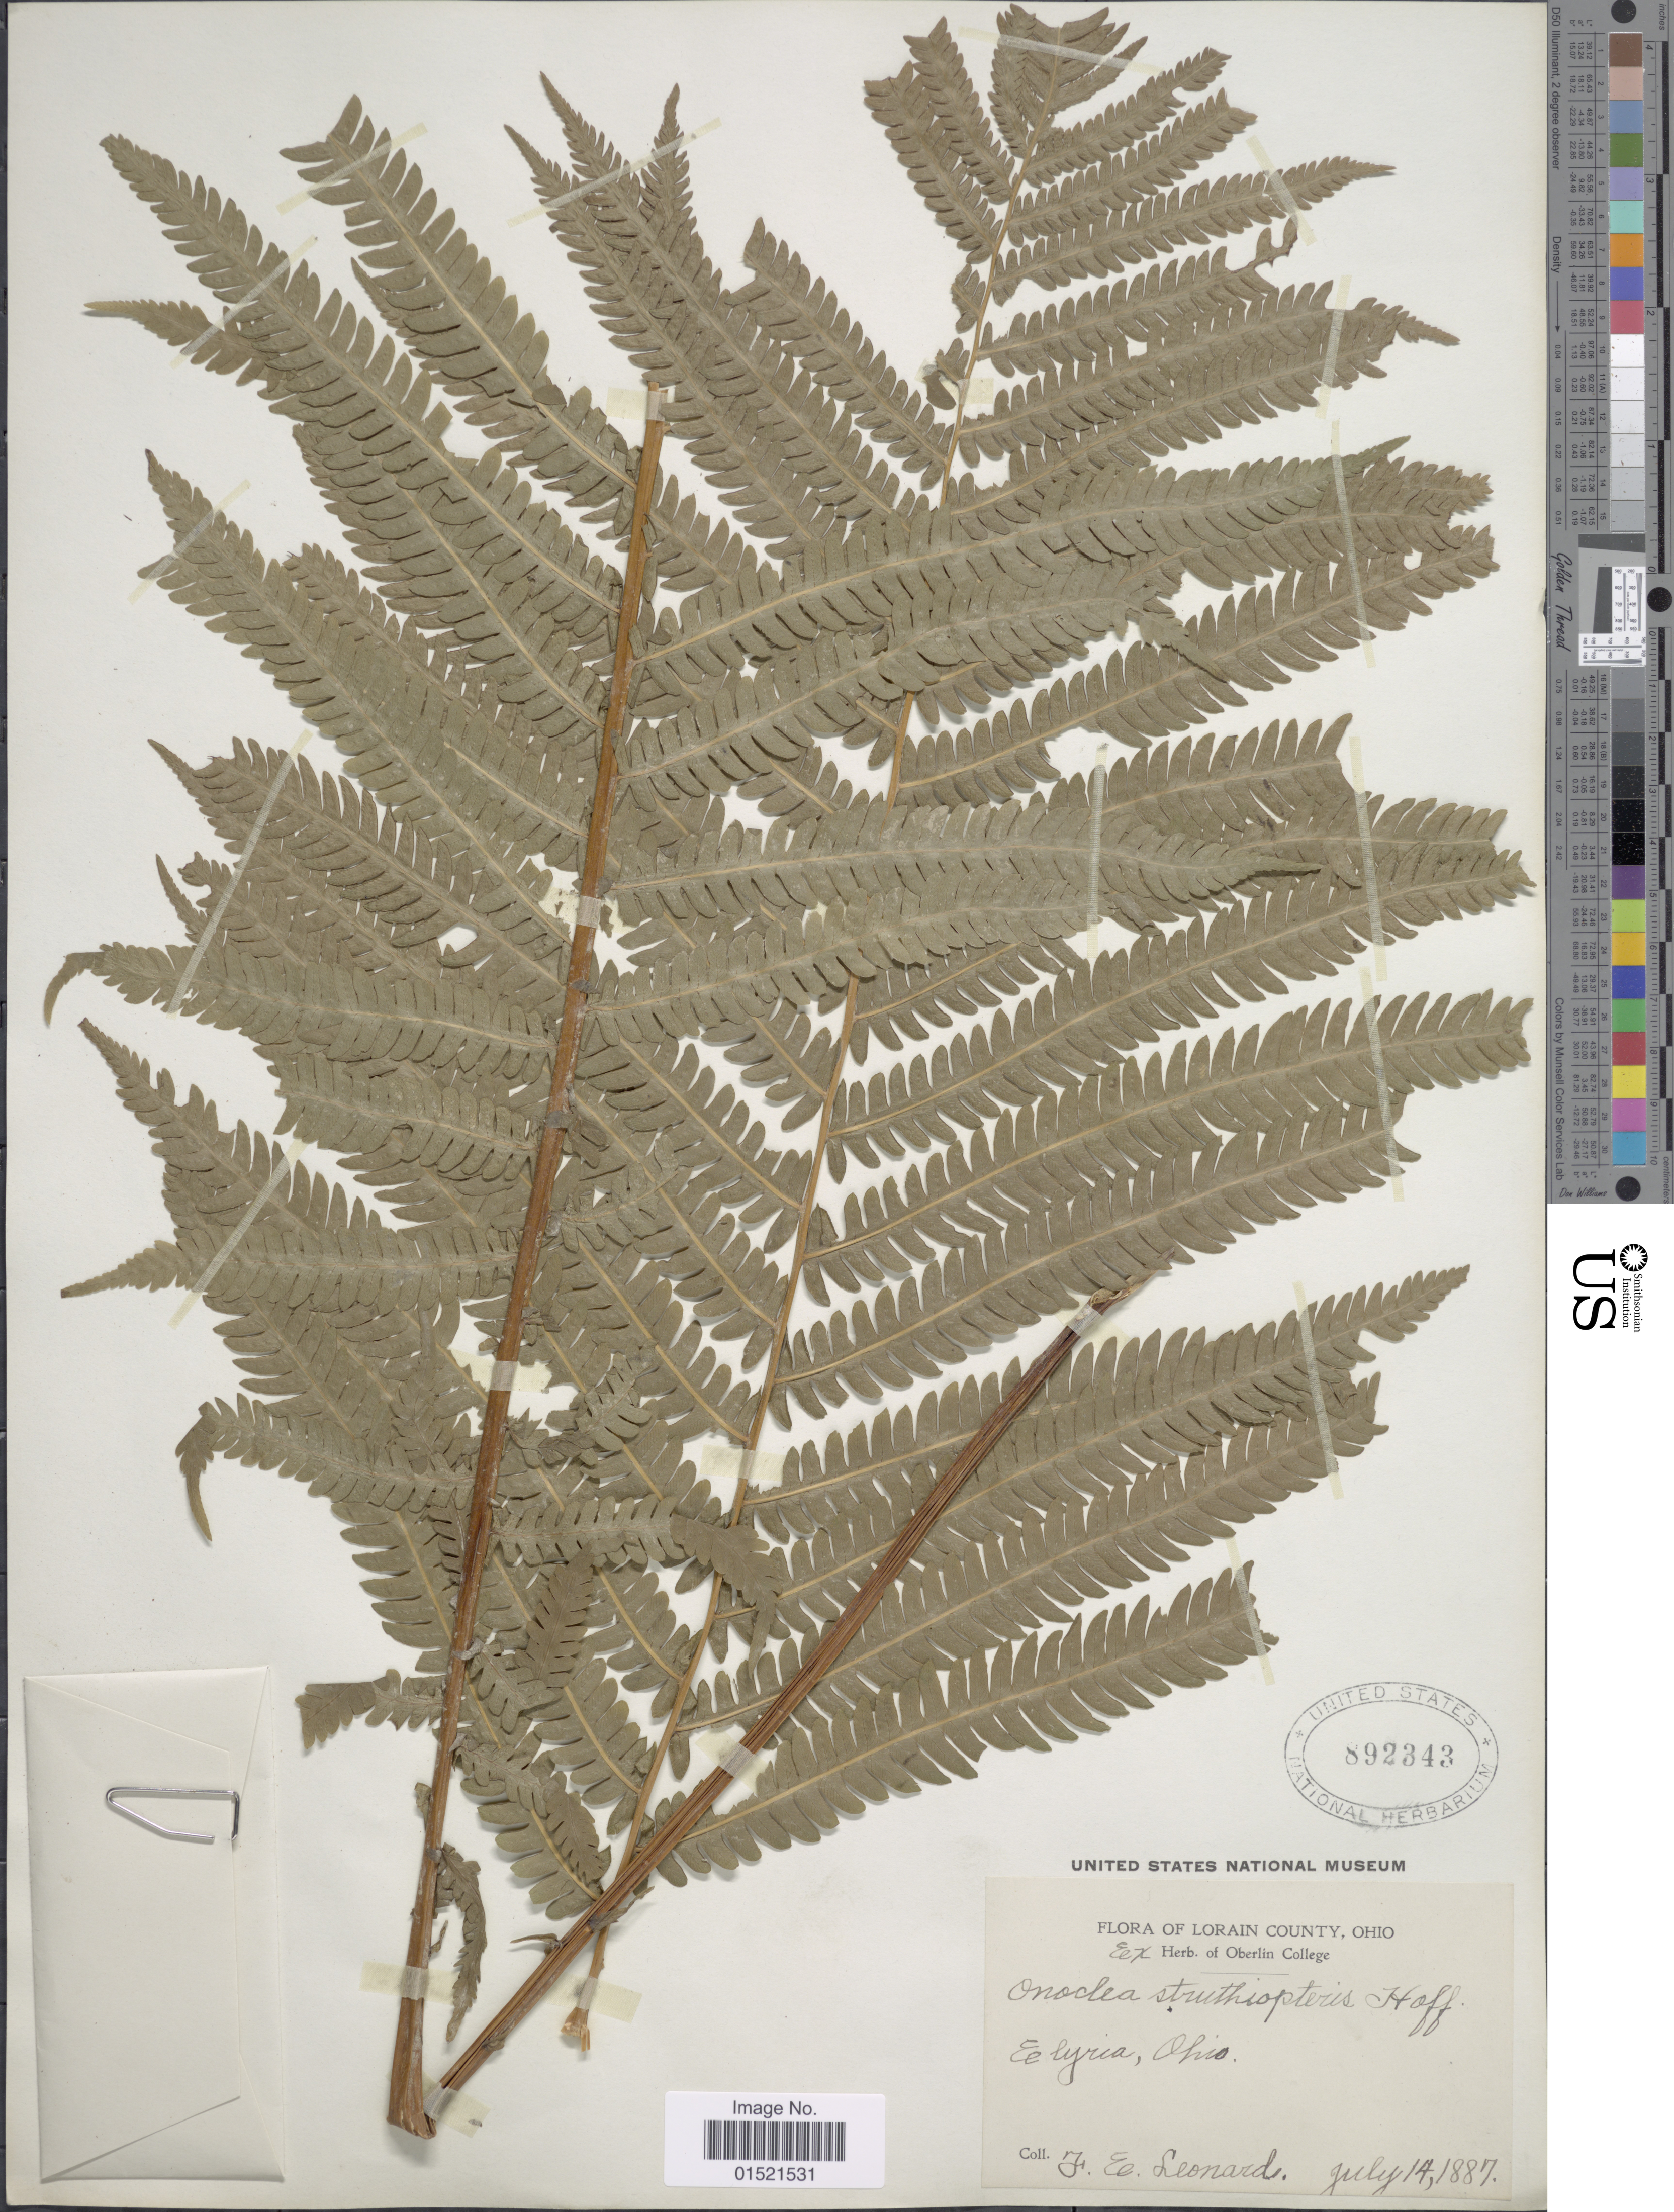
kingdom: Plantae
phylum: Tracheophyta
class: Polypodiopsida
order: Polypodiales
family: Onocleaceae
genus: Matteuccia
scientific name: Matteuccia struthiopteris var. pensylvanica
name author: (Willd.) C.V. Morton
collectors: J. Leonard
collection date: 1887-07-14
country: United States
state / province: Ohio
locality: Lorain County, Ohio, Elyria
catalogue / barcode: US 892343